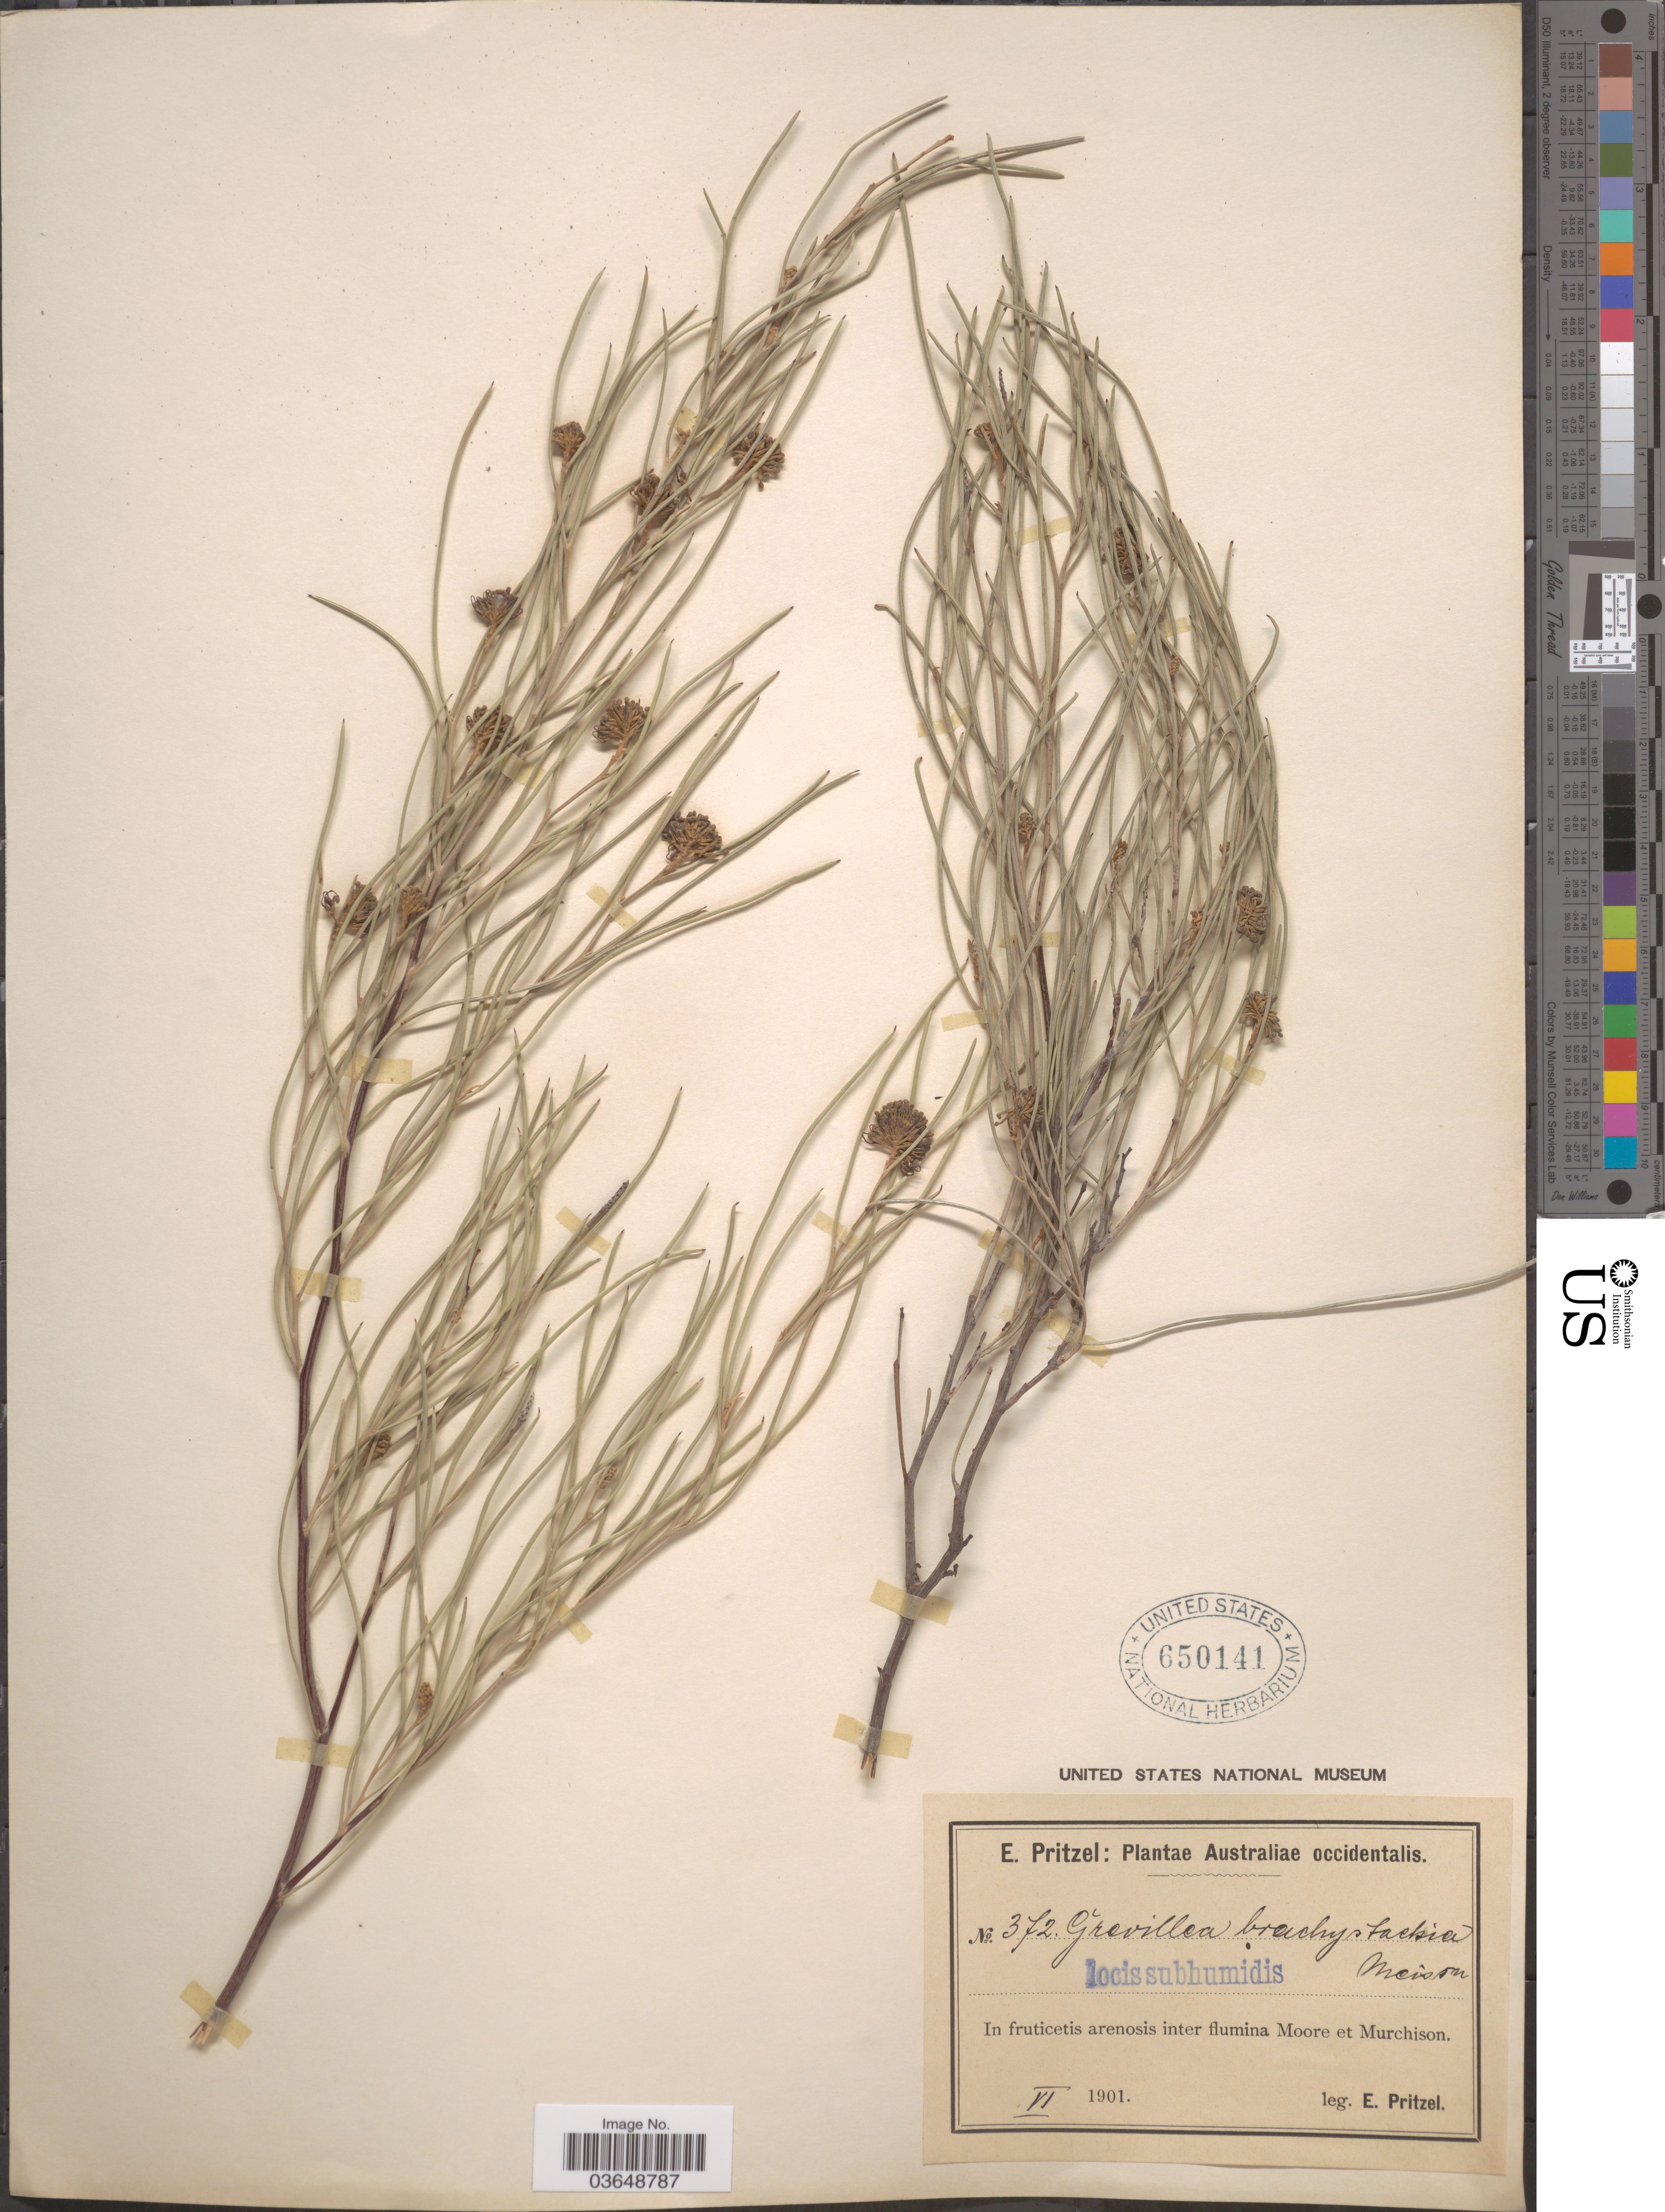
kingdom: Plantae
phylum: Tracheophyta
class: Magnoliopsida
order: Proteales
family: Proteaceae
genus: Grevillea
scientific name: Grevillea brachystachya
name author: Meisn.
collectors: E. G. Pritzel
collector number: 372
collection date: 1901-06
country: Australia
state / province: Western Australia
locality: Australiae occidentalis. In fruticetis arenosis inter flumina Moore et Murchison.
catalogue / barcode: US 650141